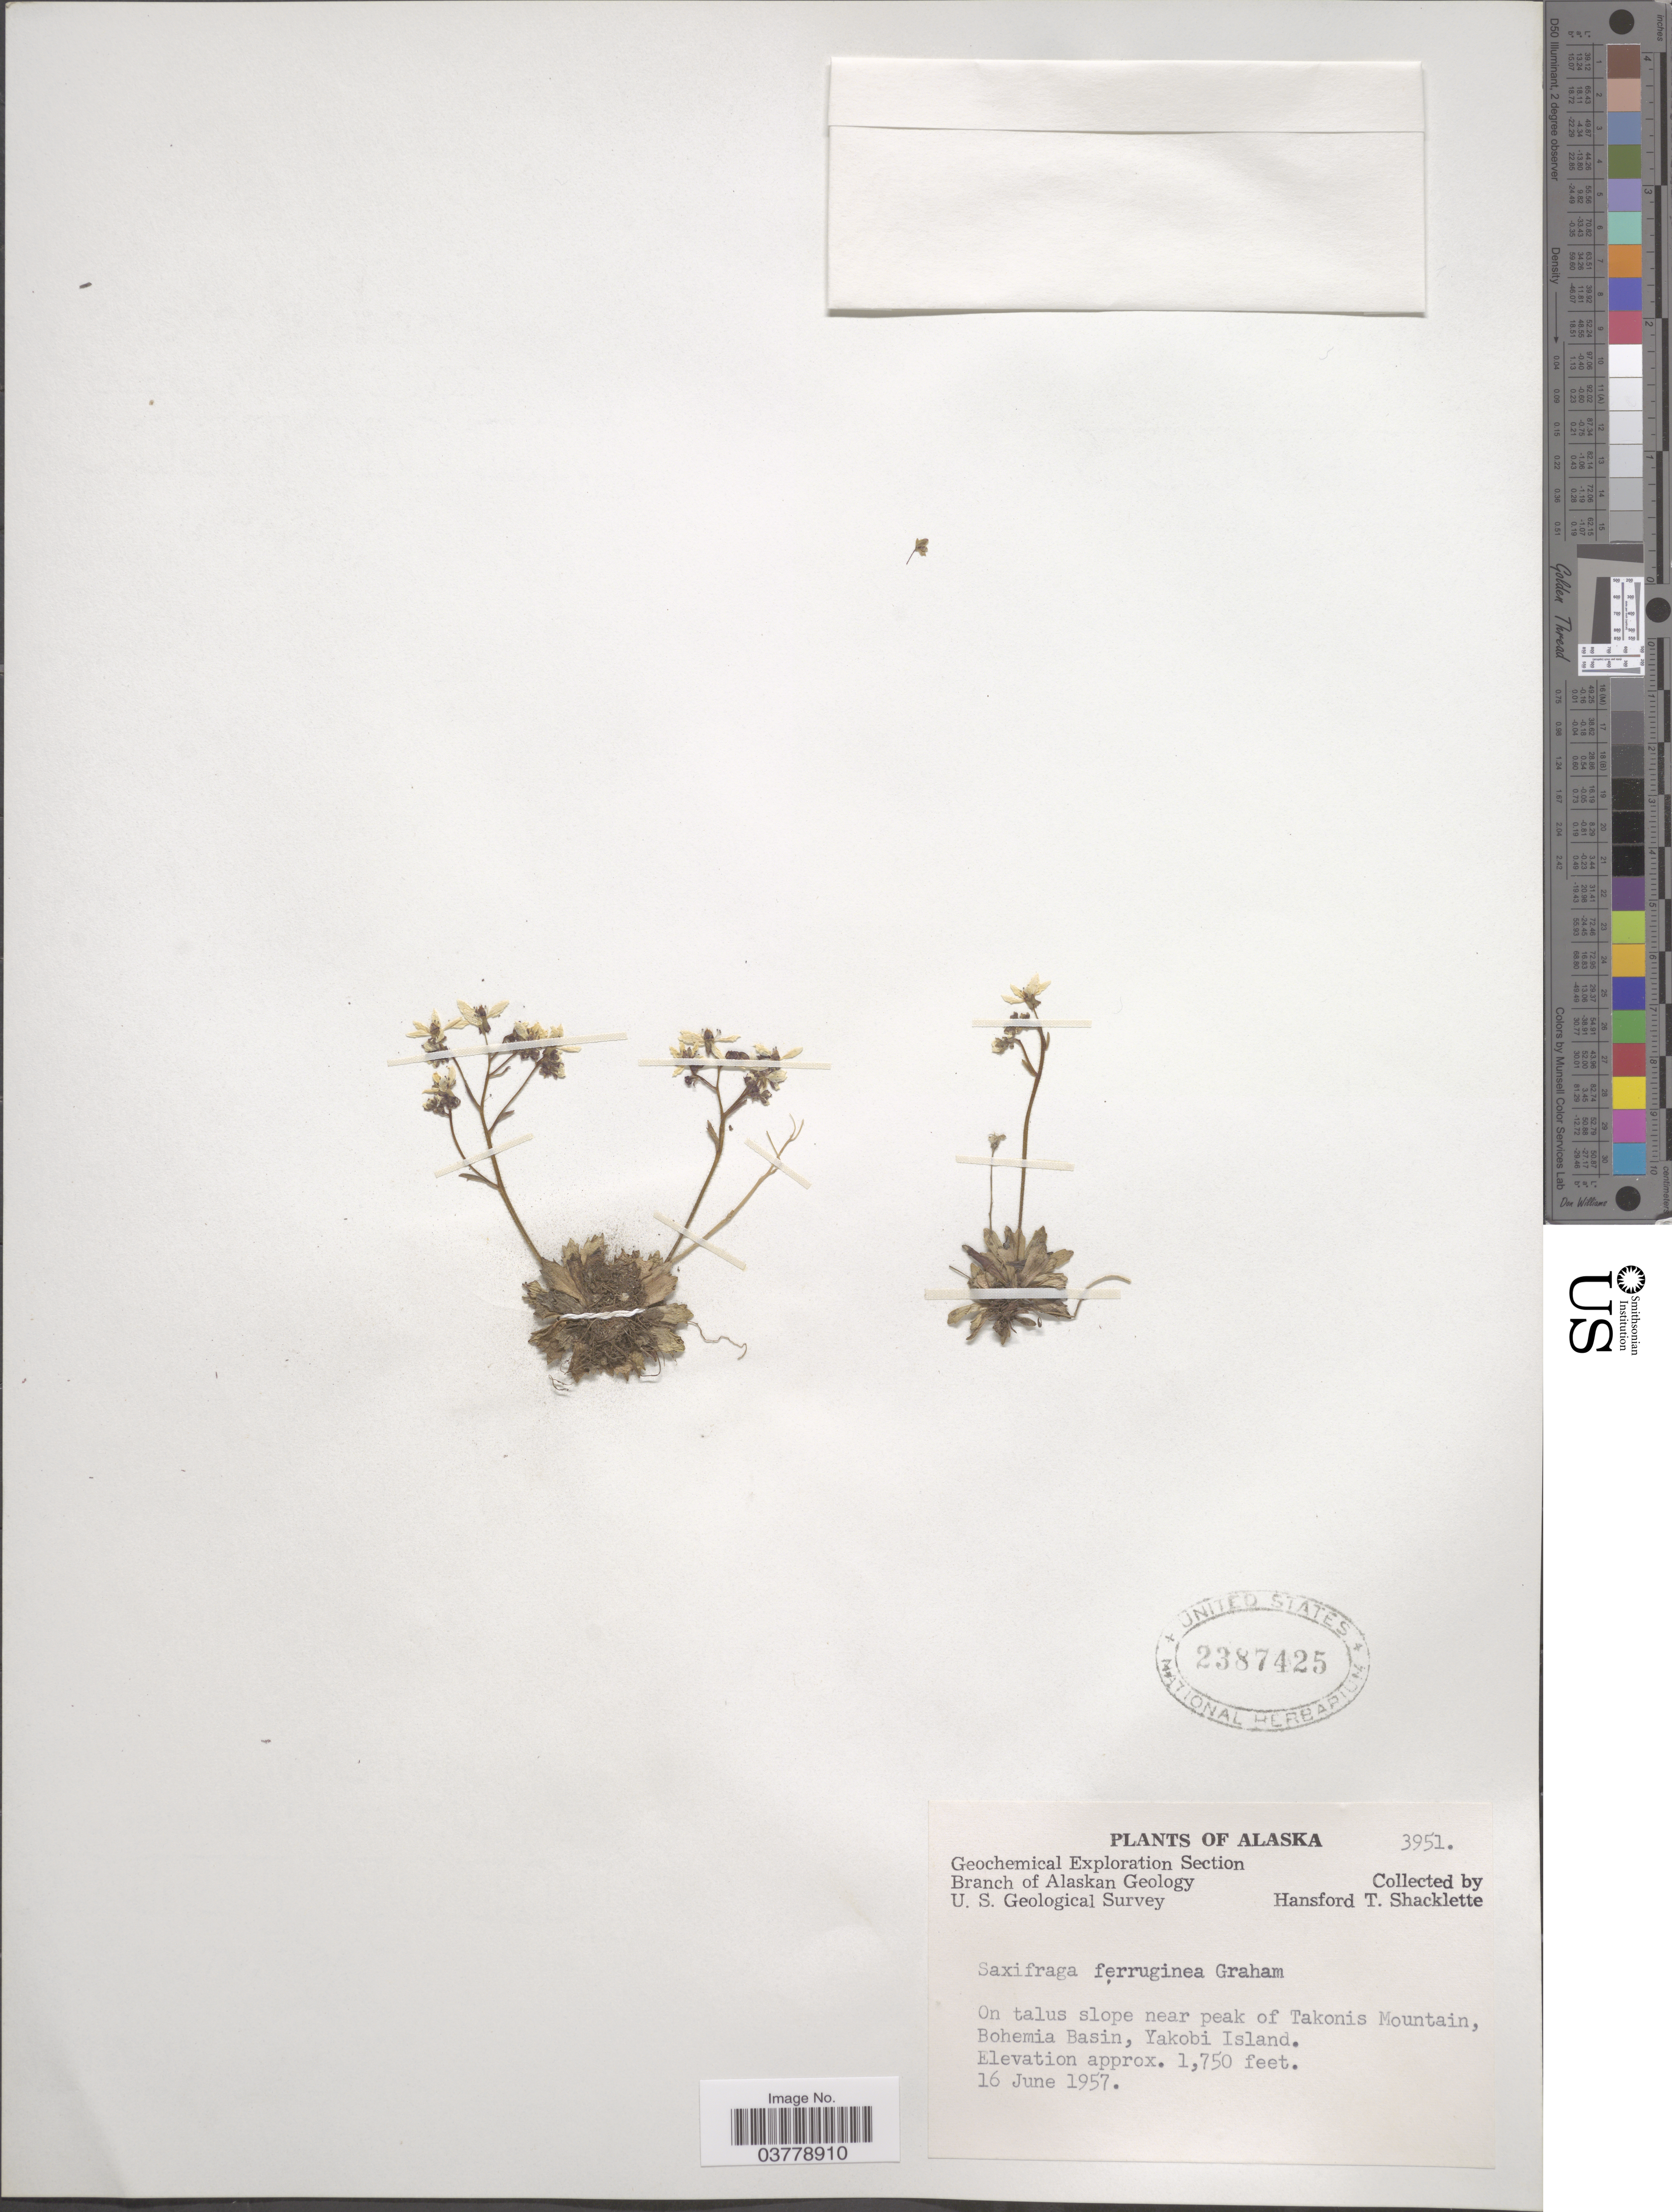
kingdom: Plantae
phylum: Tracheophyta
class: Magnoliopsida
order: Saxifragales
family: Saxifragaceae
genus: Micranthes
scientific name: Micranthes ferruginea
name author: (Graham) Brouillet & Gornall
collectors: H. Shacklette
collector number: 3951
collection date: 1957-06-16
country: United States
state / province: Alaska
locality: On talus slope near peak of Takonis Mountain, Bohemia Basin, Yakobi Island.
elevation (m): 533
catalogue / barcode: US 2387425